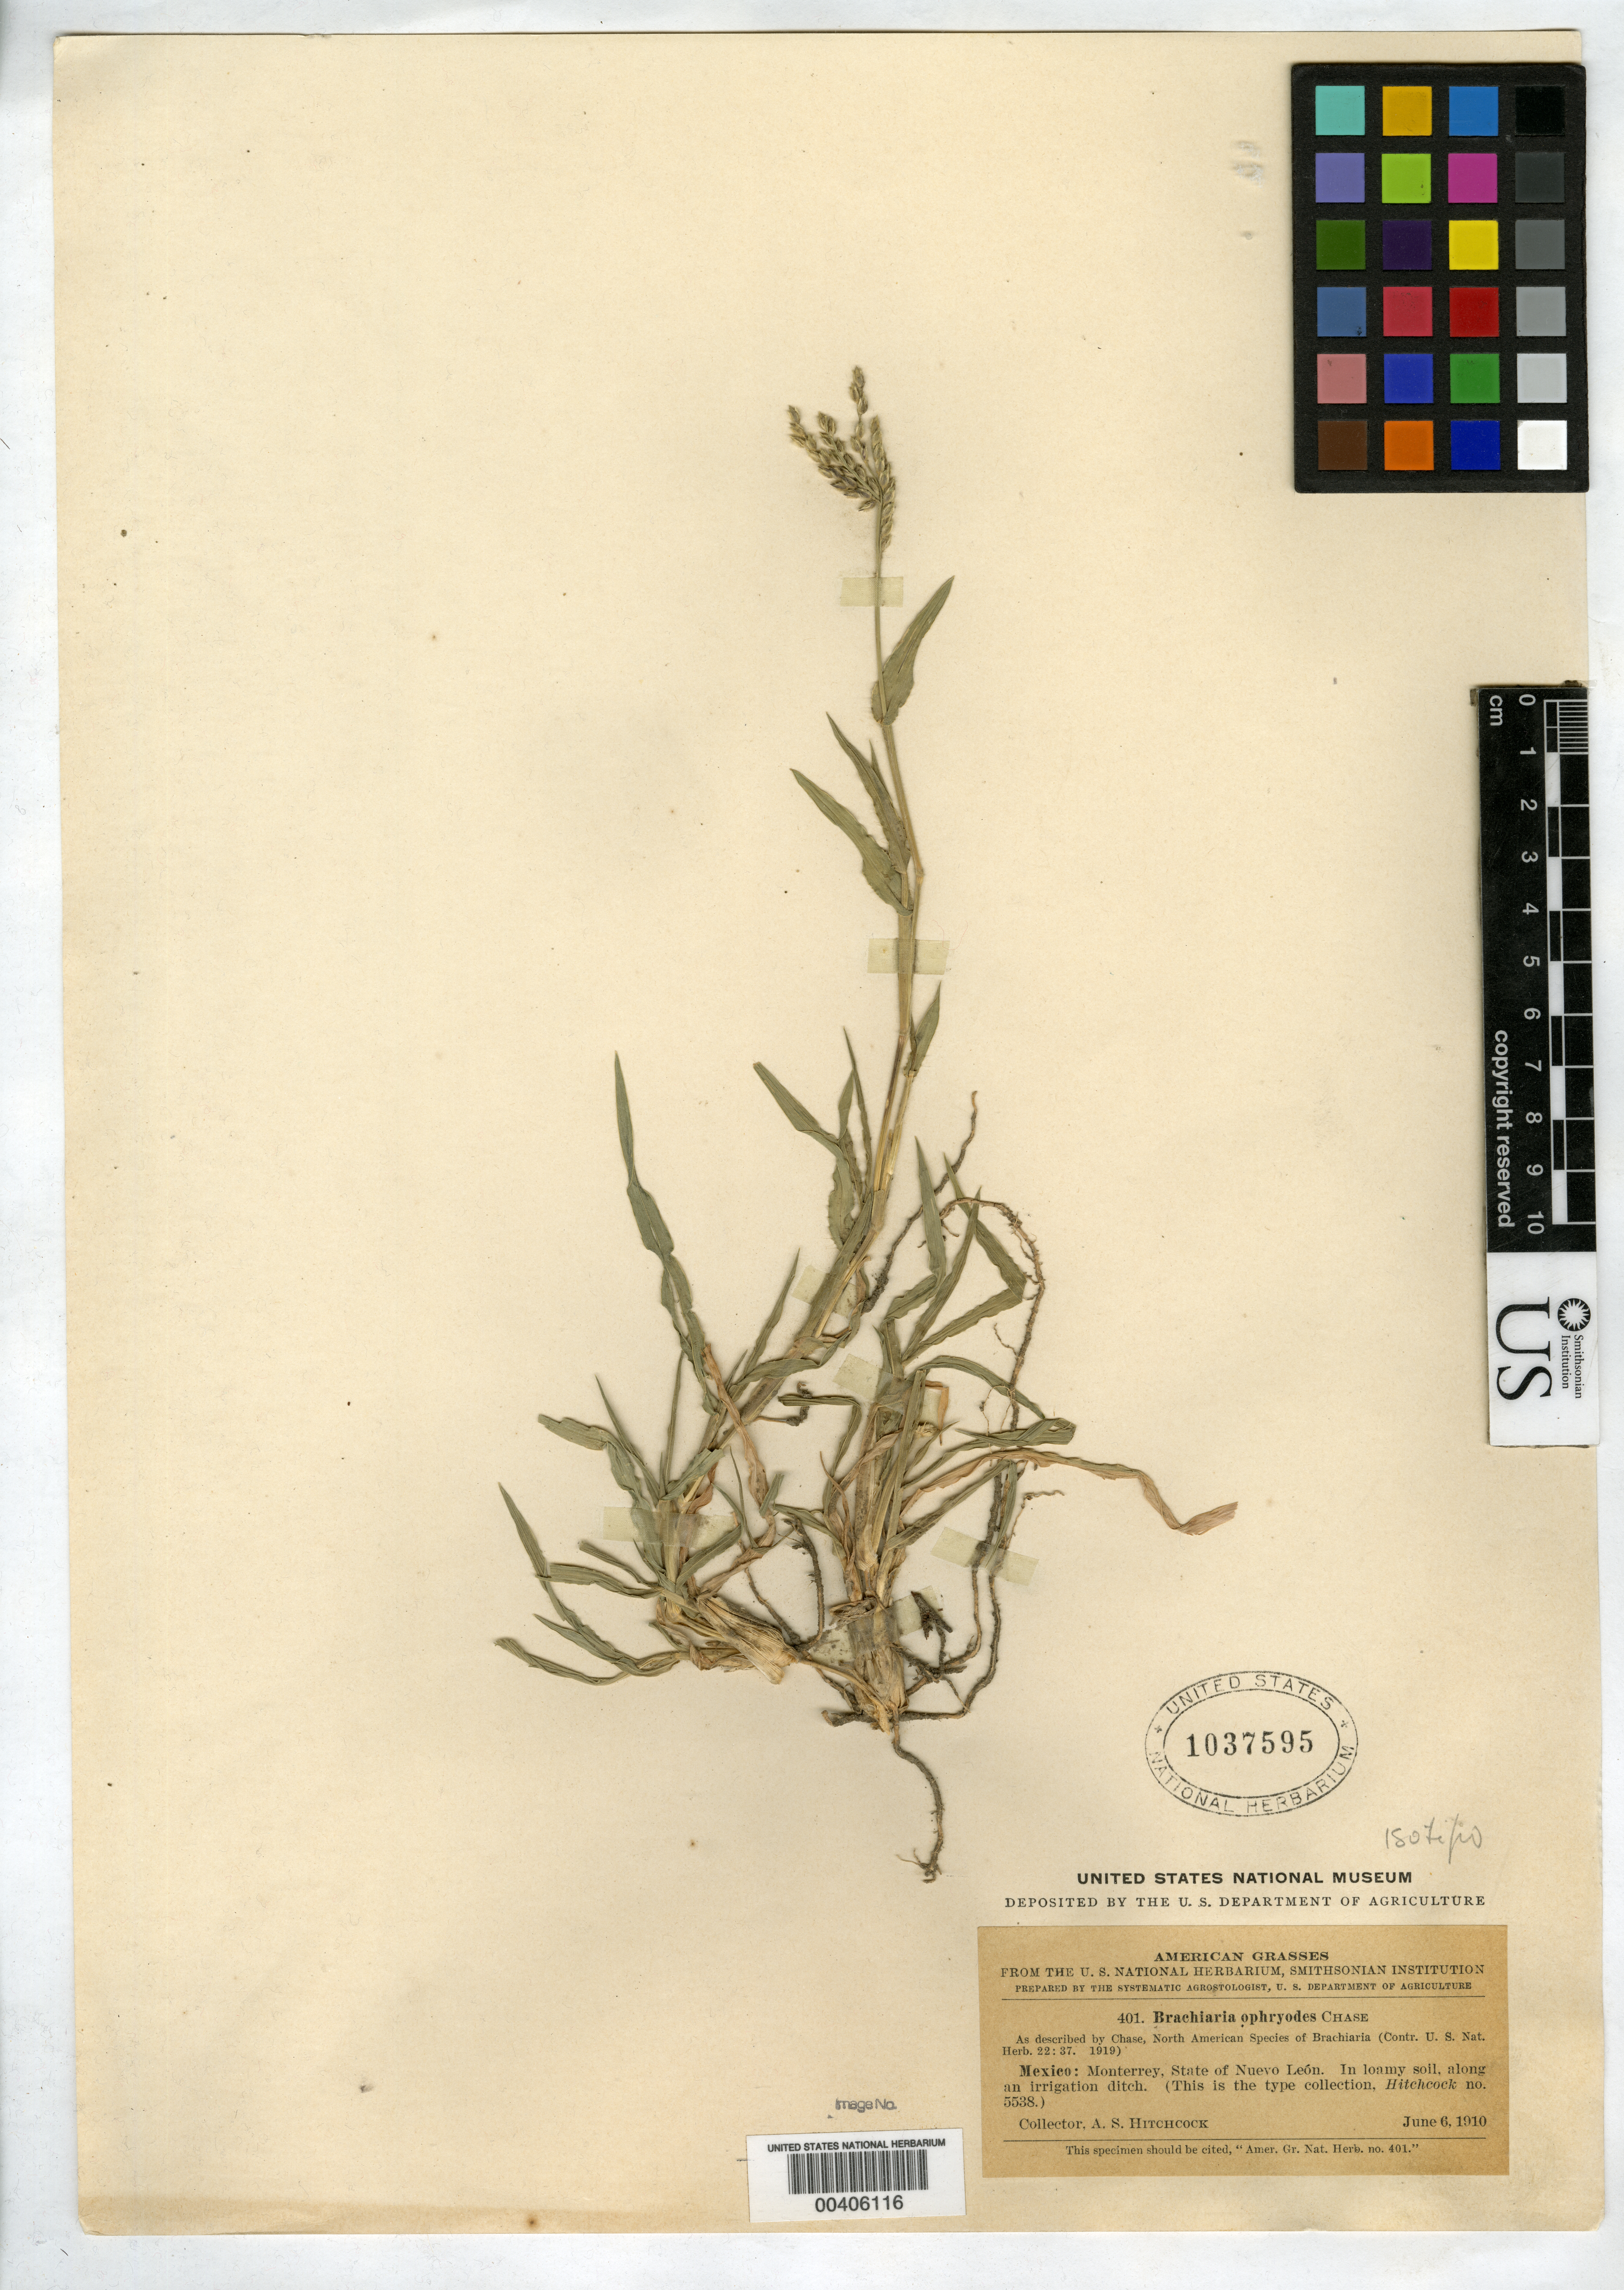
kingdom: Plantae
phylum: Tracheophyta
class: Liliopsida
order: Poales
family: Poaceae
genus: Brachiaria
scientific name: Brachiaria ophryodes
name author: Chase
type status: Isotype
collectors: A. S. Hitchcock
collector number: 401/5538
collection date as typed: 06 Jun 1910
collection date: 1910-06-06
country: Mexico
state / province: Nuevo León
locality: Monterrey.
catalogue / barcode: US 1037595